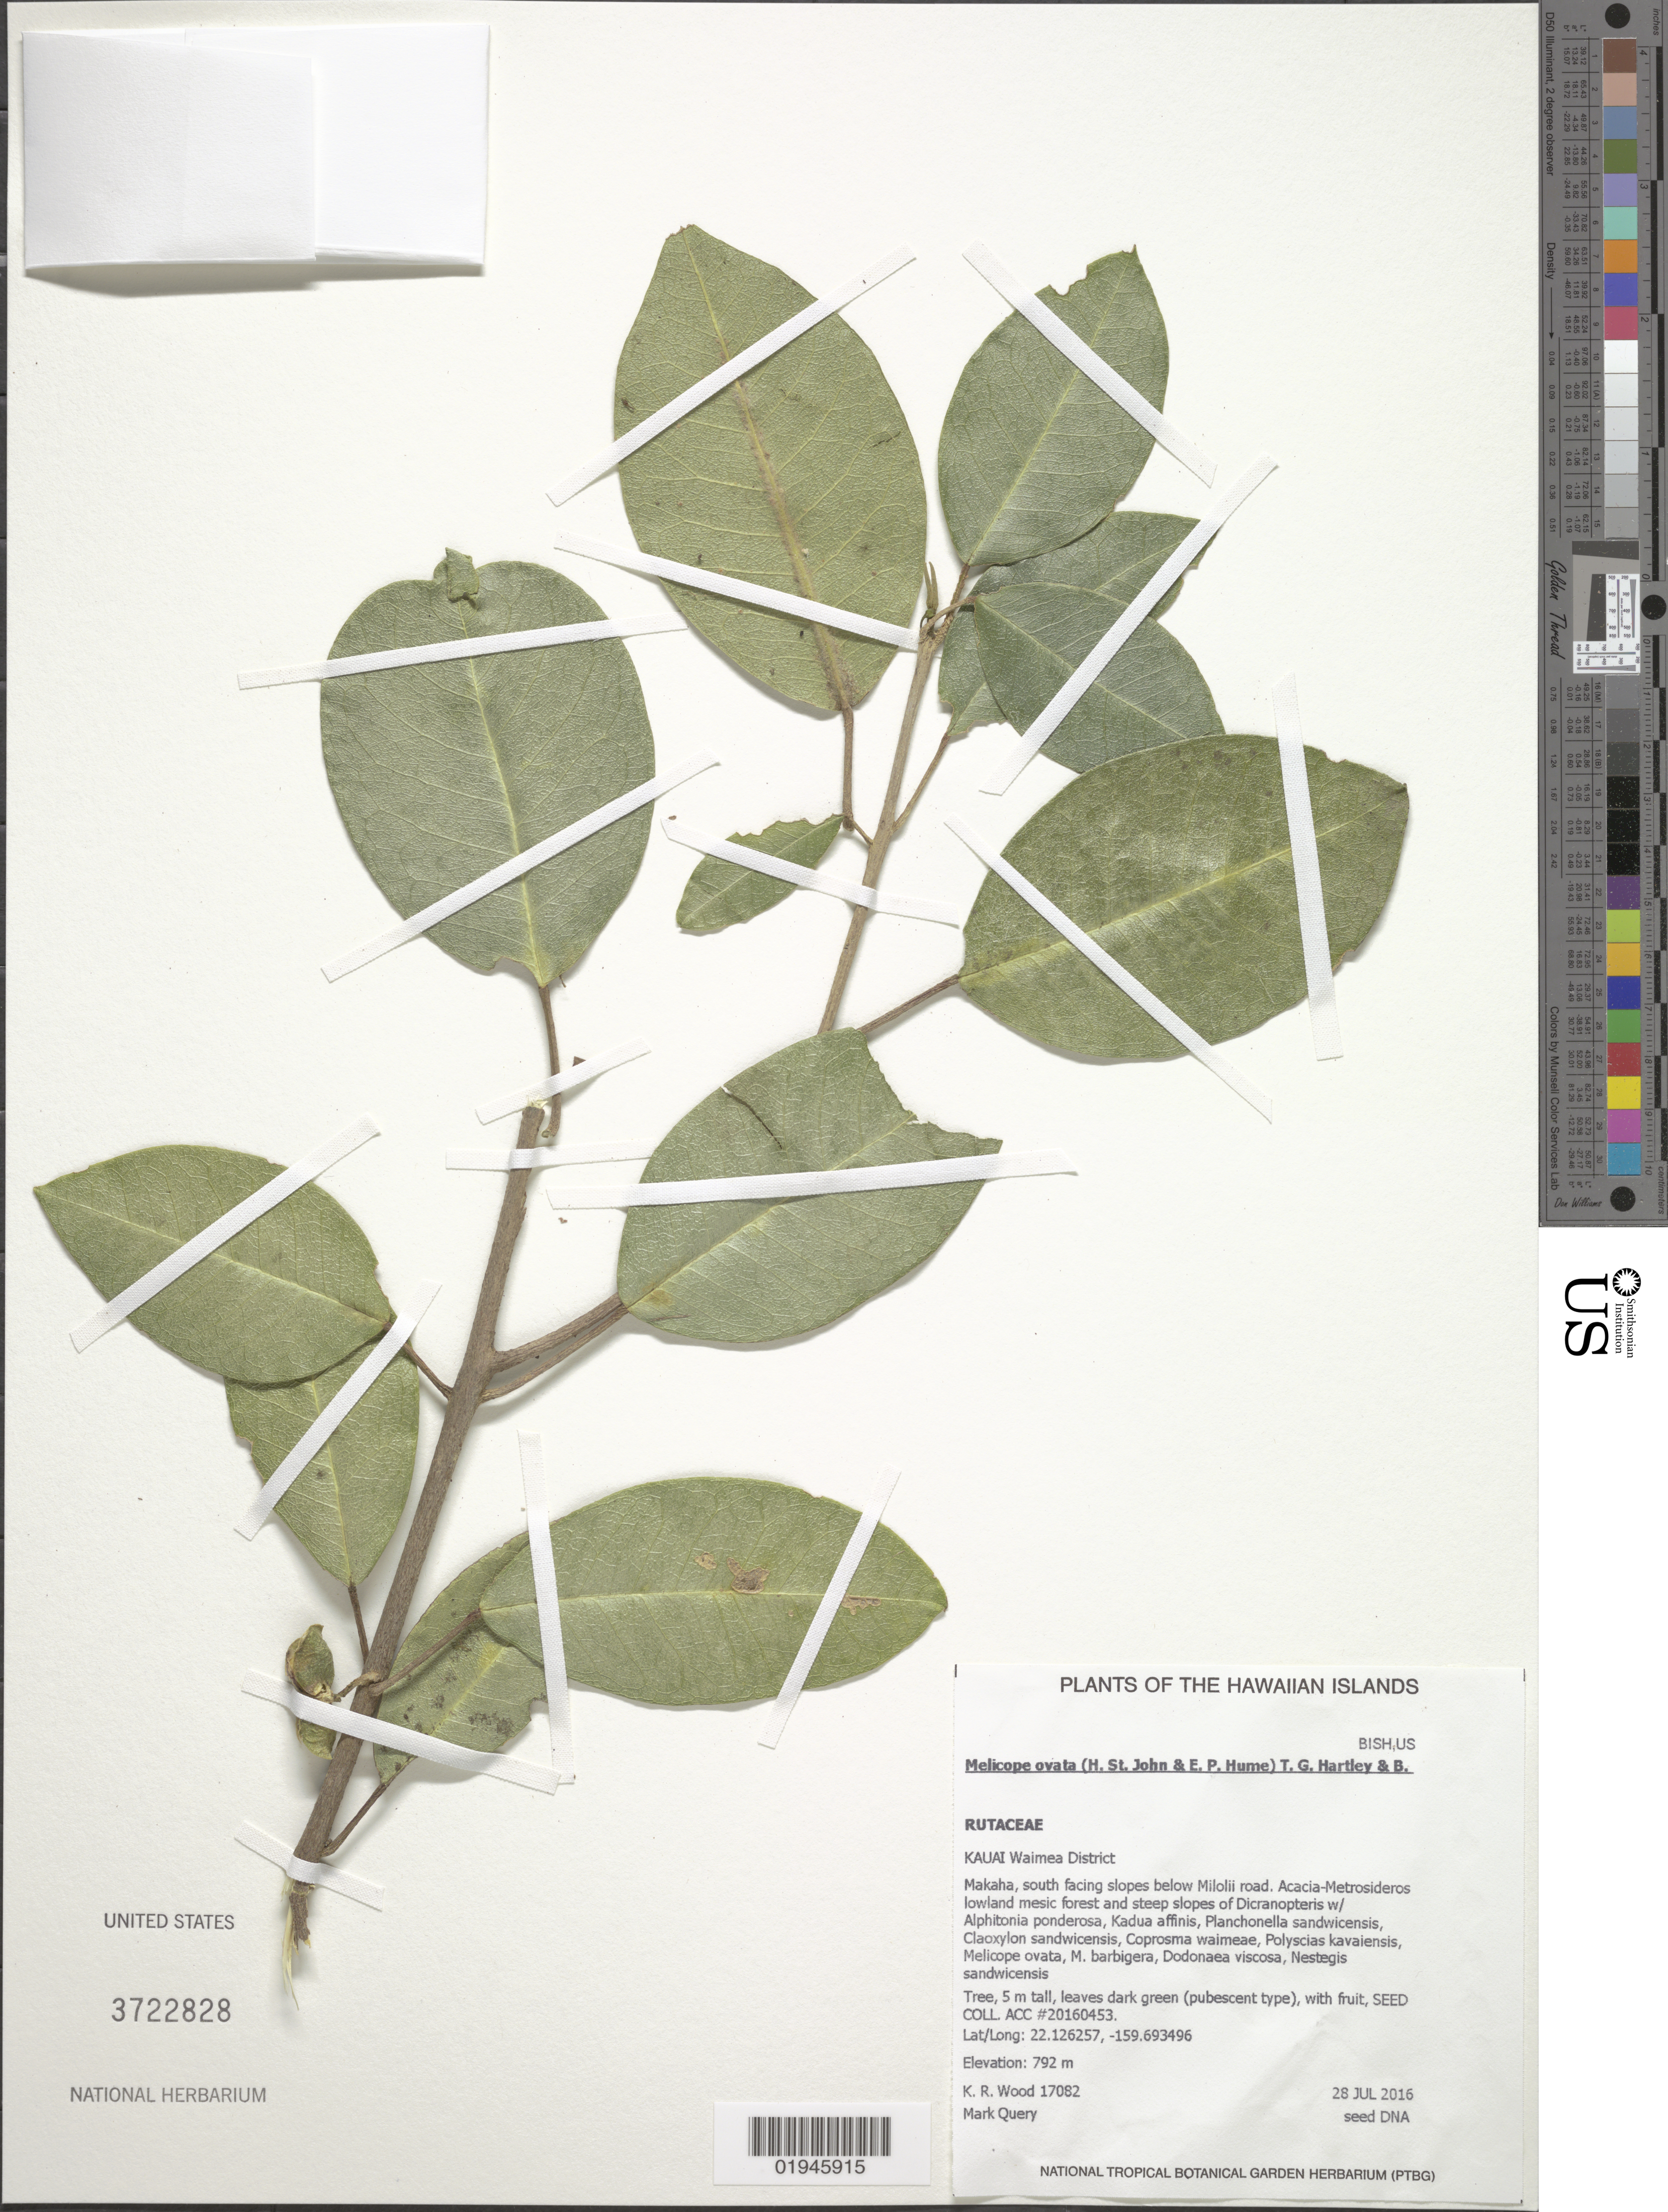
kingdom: Plantae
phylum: Tracheophyta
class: Magnoliopsida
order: Sapindales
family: Rutaceae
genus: Melicope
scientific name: Melicope ovata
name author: (H. St. John & E.P. Hume) T.G. Hartley & B.C. Stone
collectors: K. R. Wood & M. Query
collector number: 17082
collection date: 2016-07-28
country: United States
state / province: Hawaii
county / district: Kauai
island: Kaua'i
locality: Waimea District, Makaha, south facing slopes below Milolii Road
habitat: Lowland mesic forest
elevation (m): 792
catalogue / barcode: US 3722828